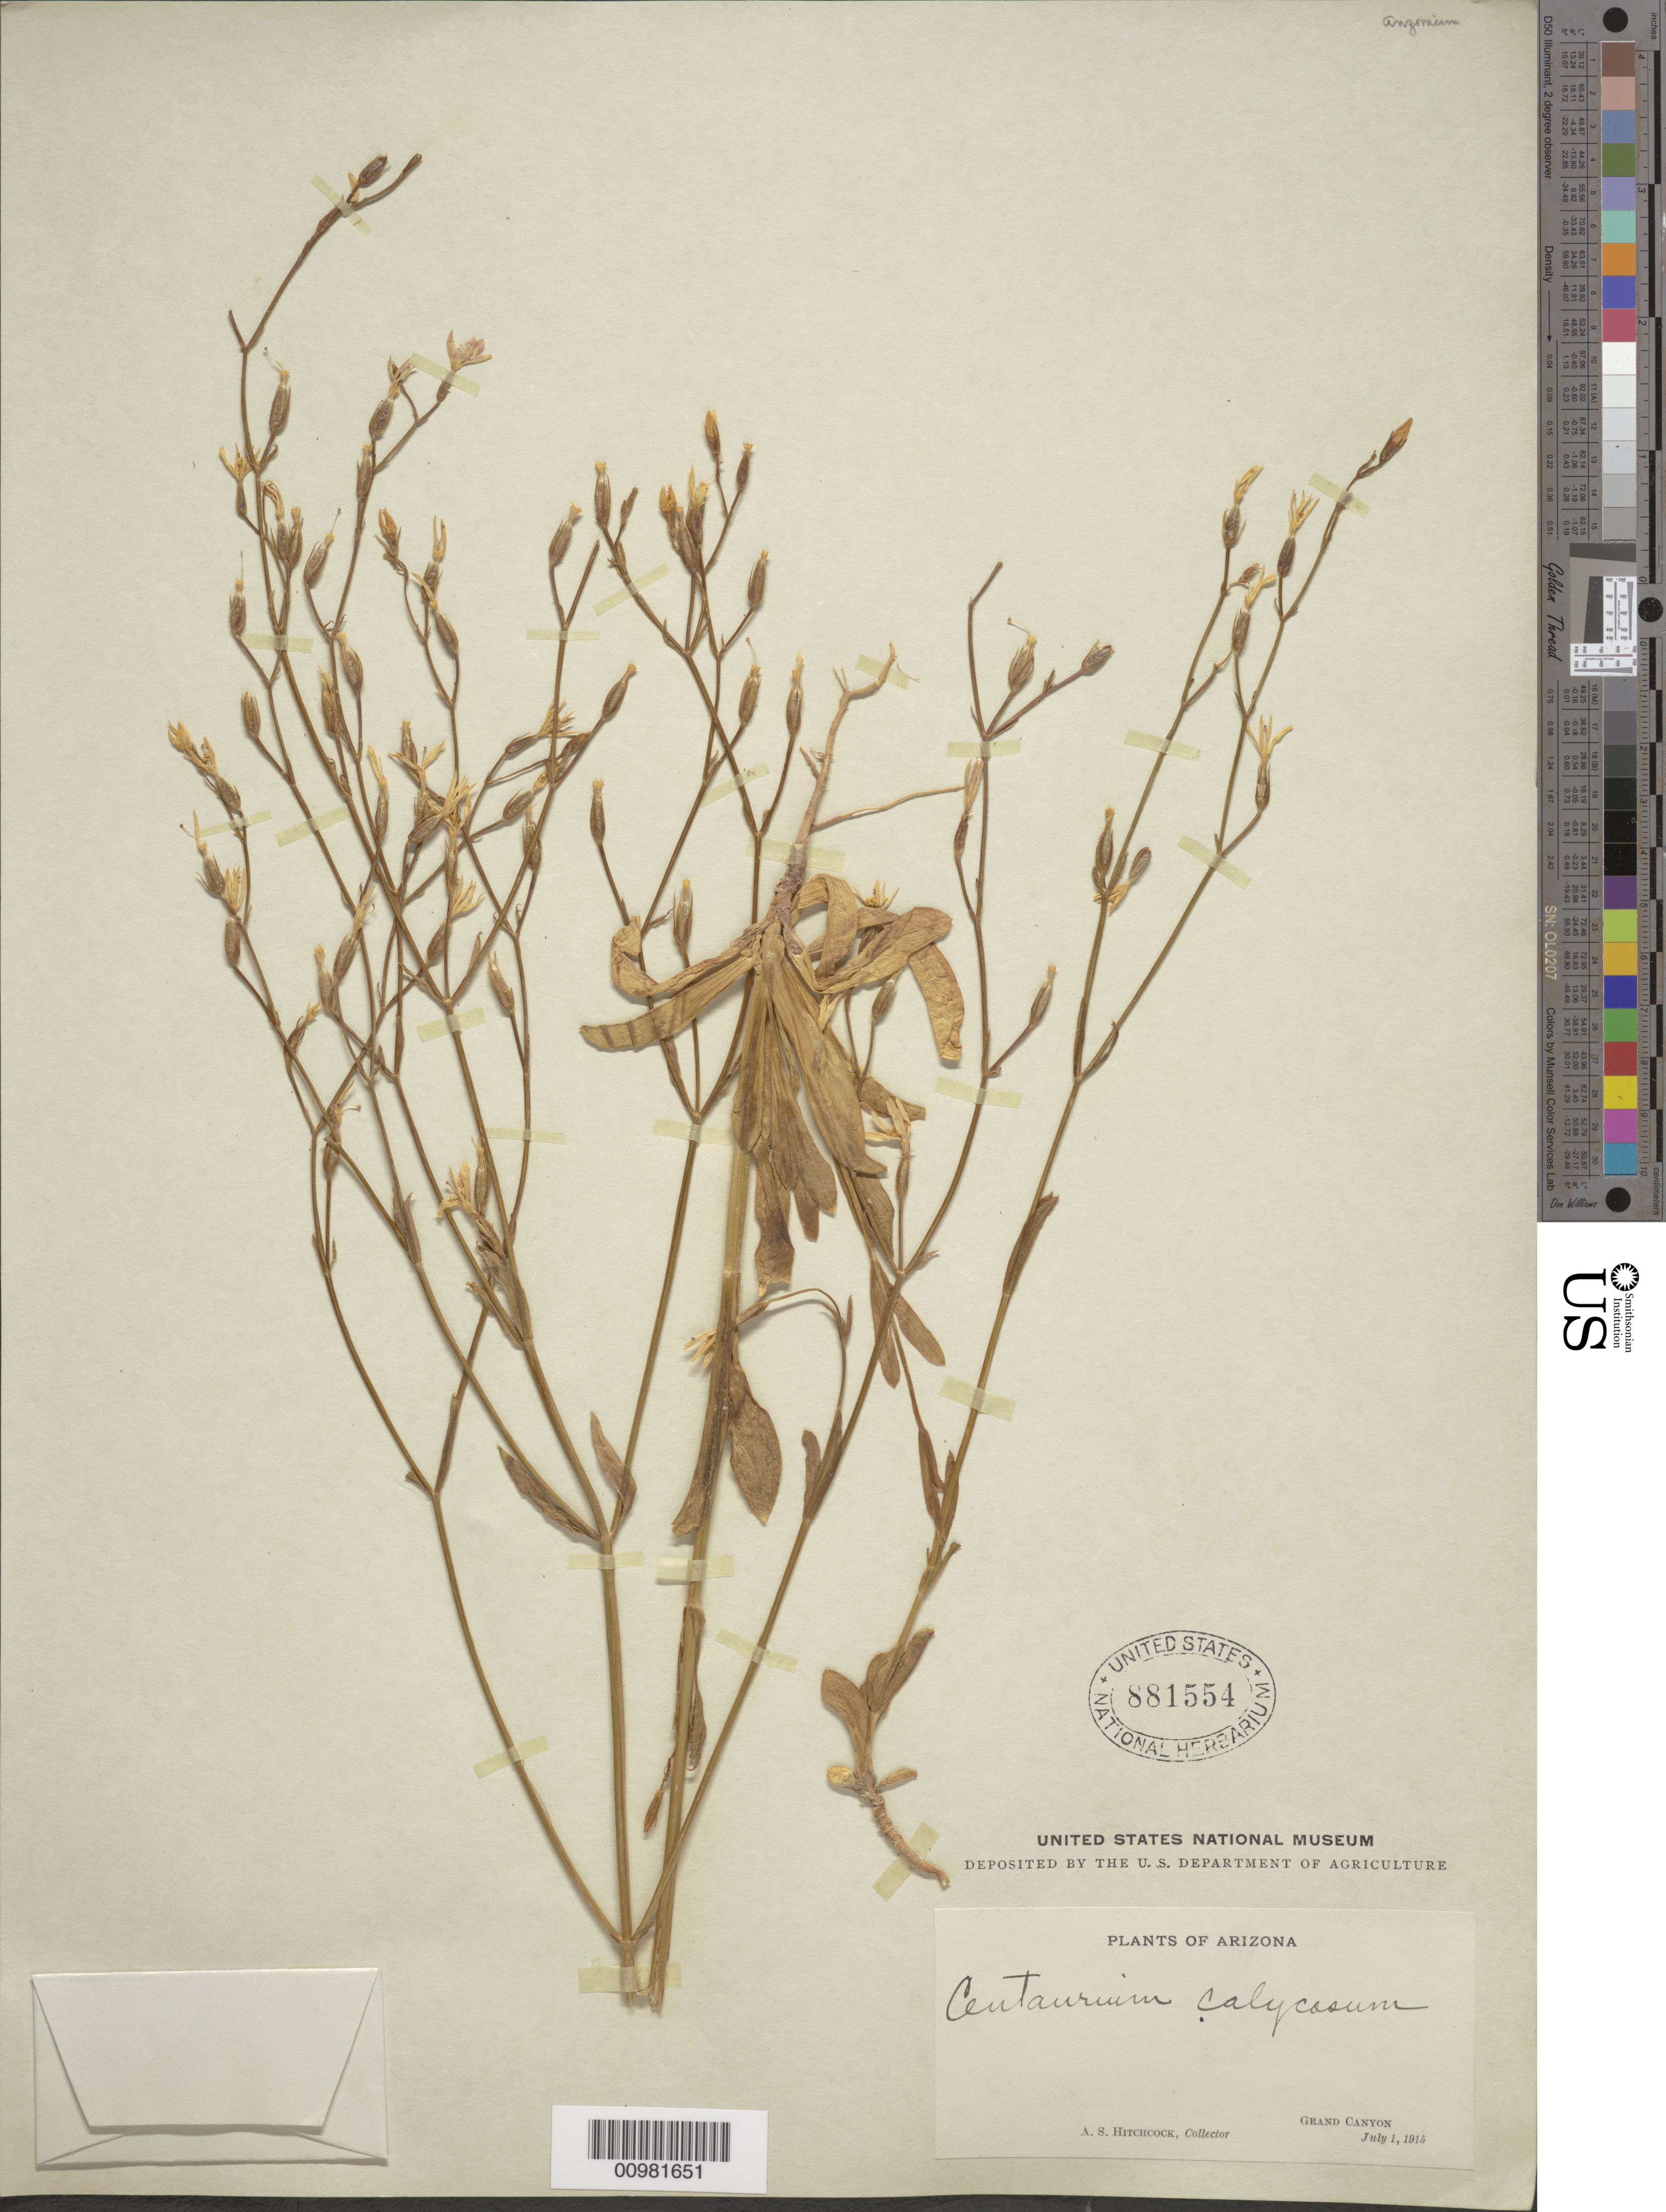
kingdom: Plantae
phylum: Tracheophyta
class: Magnoliopsida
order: Gentianales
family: Gentianaceae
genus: Centaurium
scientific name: Centaurium calycosum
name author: (Buckley) Buckley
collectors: A. S. Hitchcock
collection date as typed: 01 Jul 1915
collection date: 1915-07-01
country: United States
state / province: Arizona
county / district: Coconino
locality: Grand Canyon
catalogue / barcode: US 881554